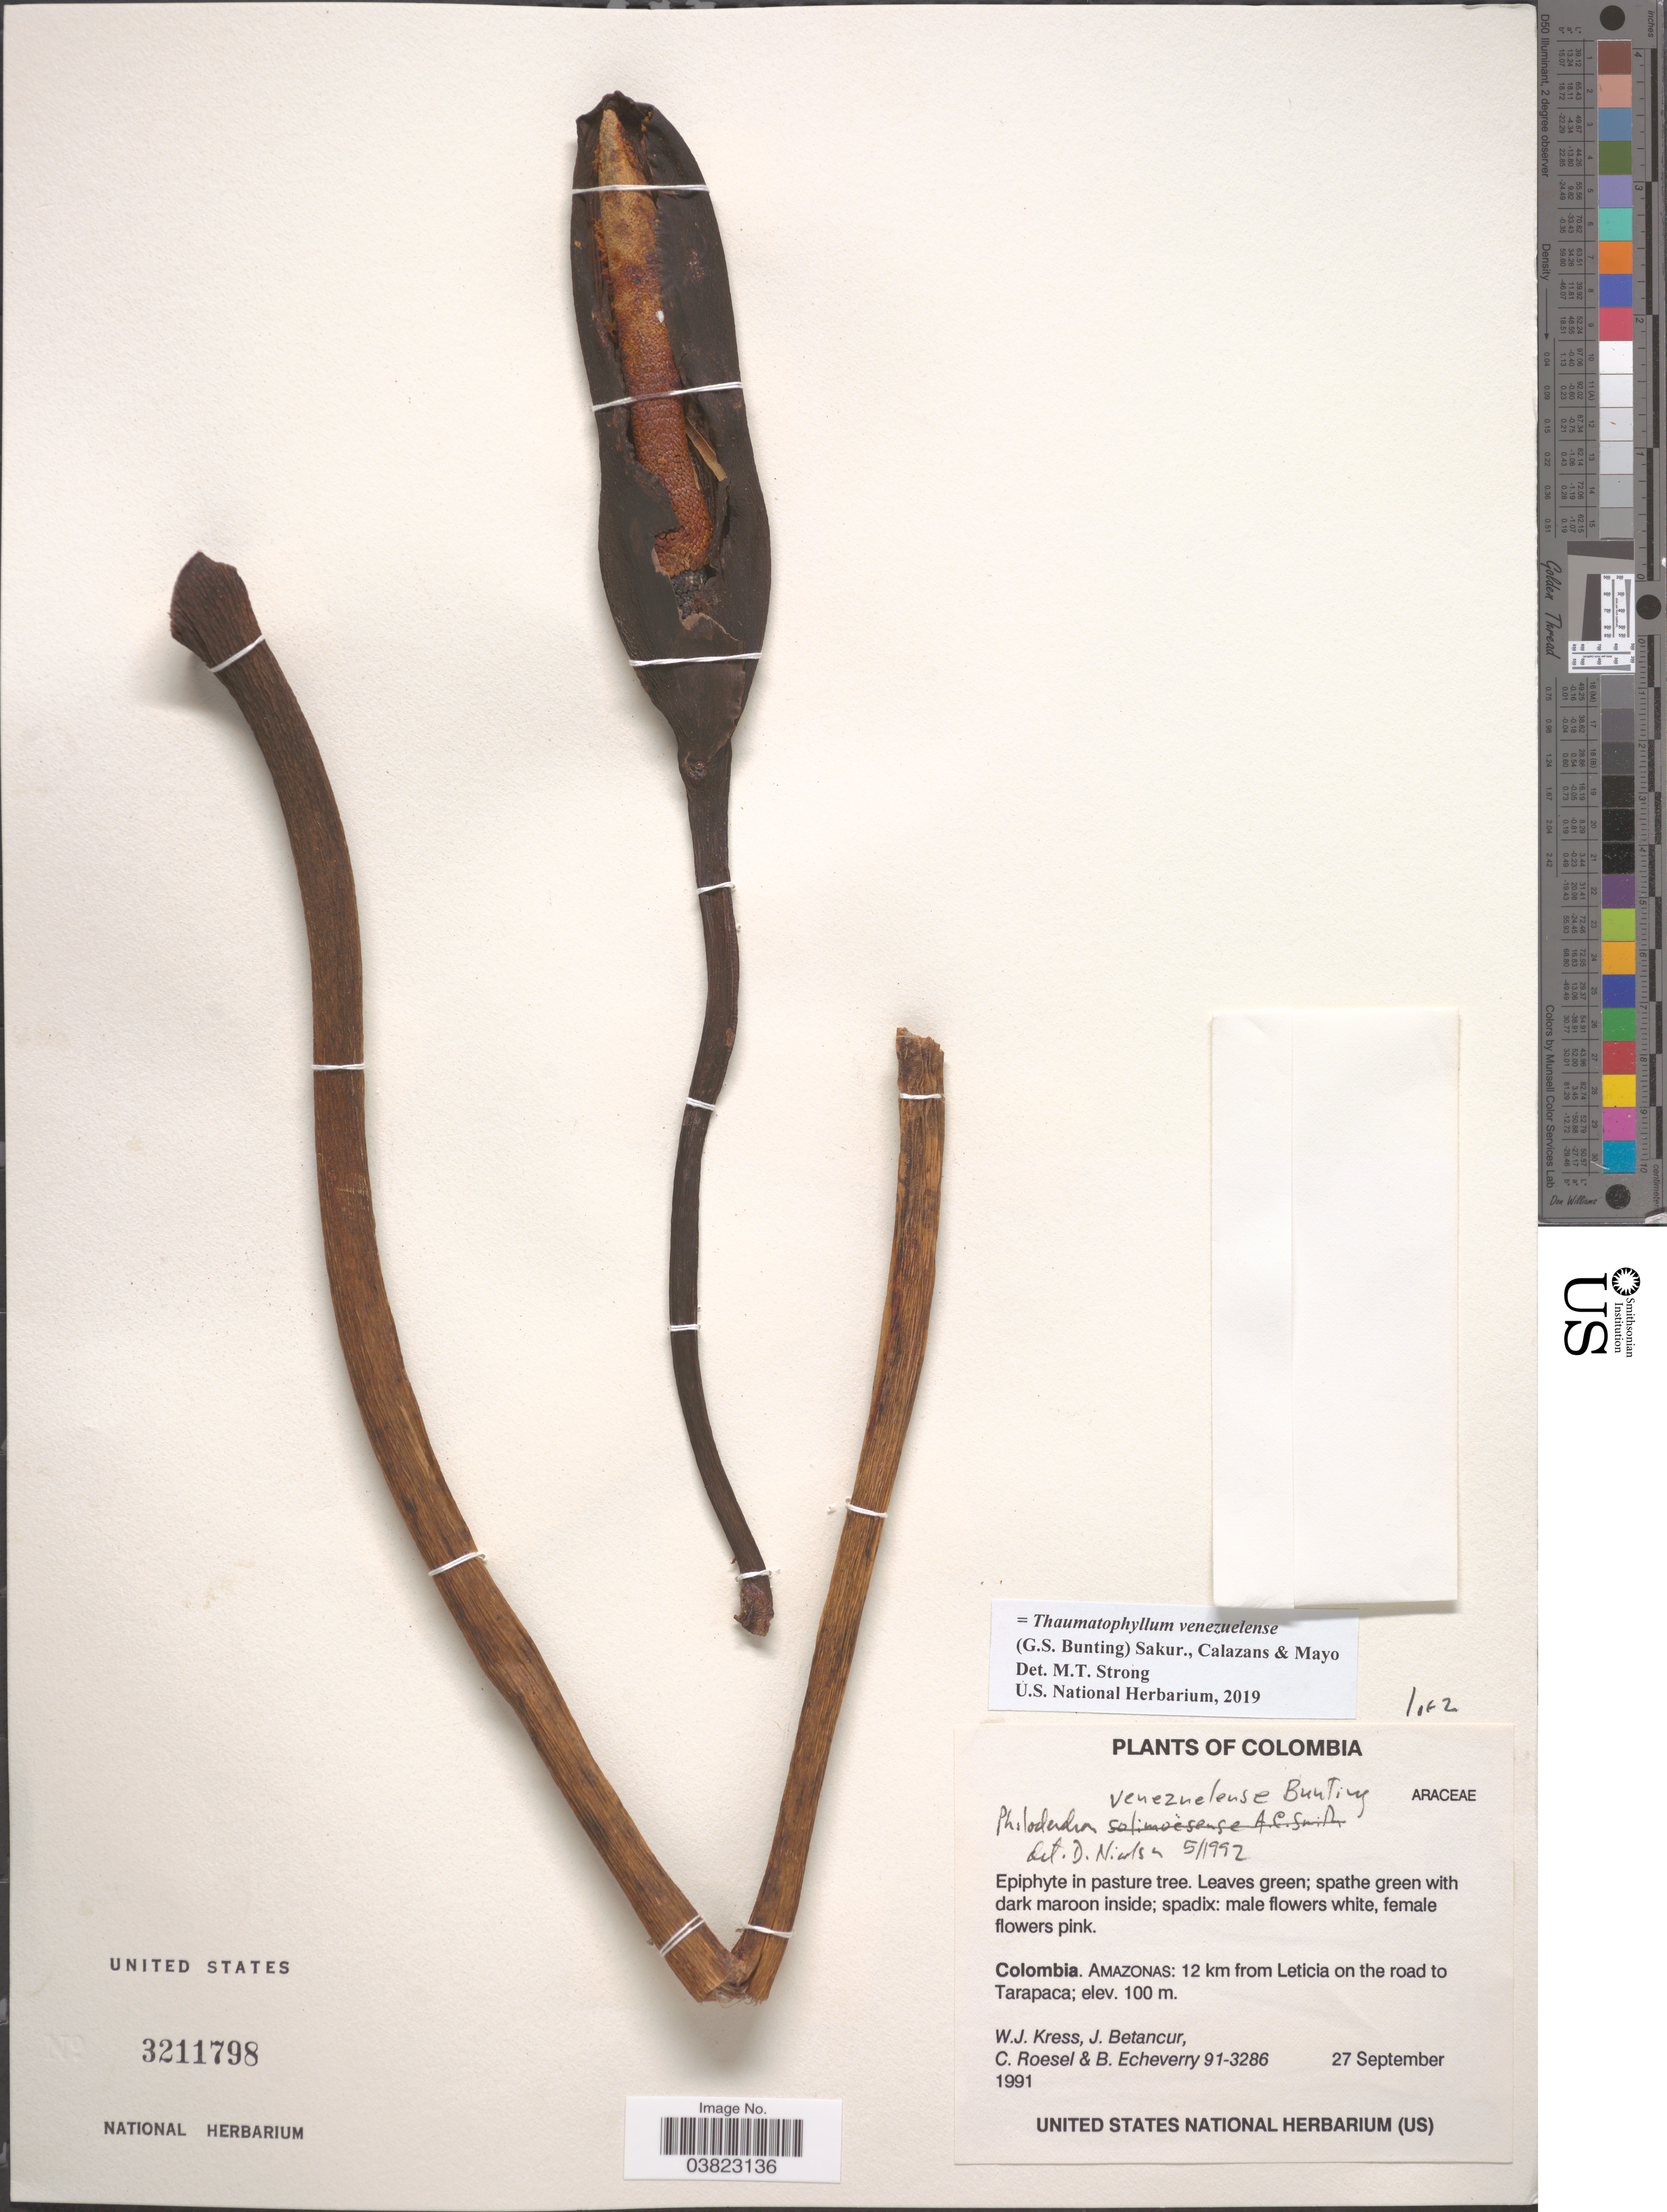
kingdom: Plantae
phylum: Tracheophyta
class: Liliopsida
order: Alismatales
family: Araceae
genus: Thaumatophyllum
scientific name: Thaumatophyllum venezuelense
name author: (G.S. Bunting) Sakur. et al.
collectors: W. J. Kress, J. Betancur, C. S. Roesel & B. Echeverry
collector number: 91-3286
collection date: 1991-09-27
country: Colombia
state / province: Amazônas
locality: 12 km from Leticia on the road to Tarapaca.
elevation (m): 100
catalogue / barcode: US 3211798